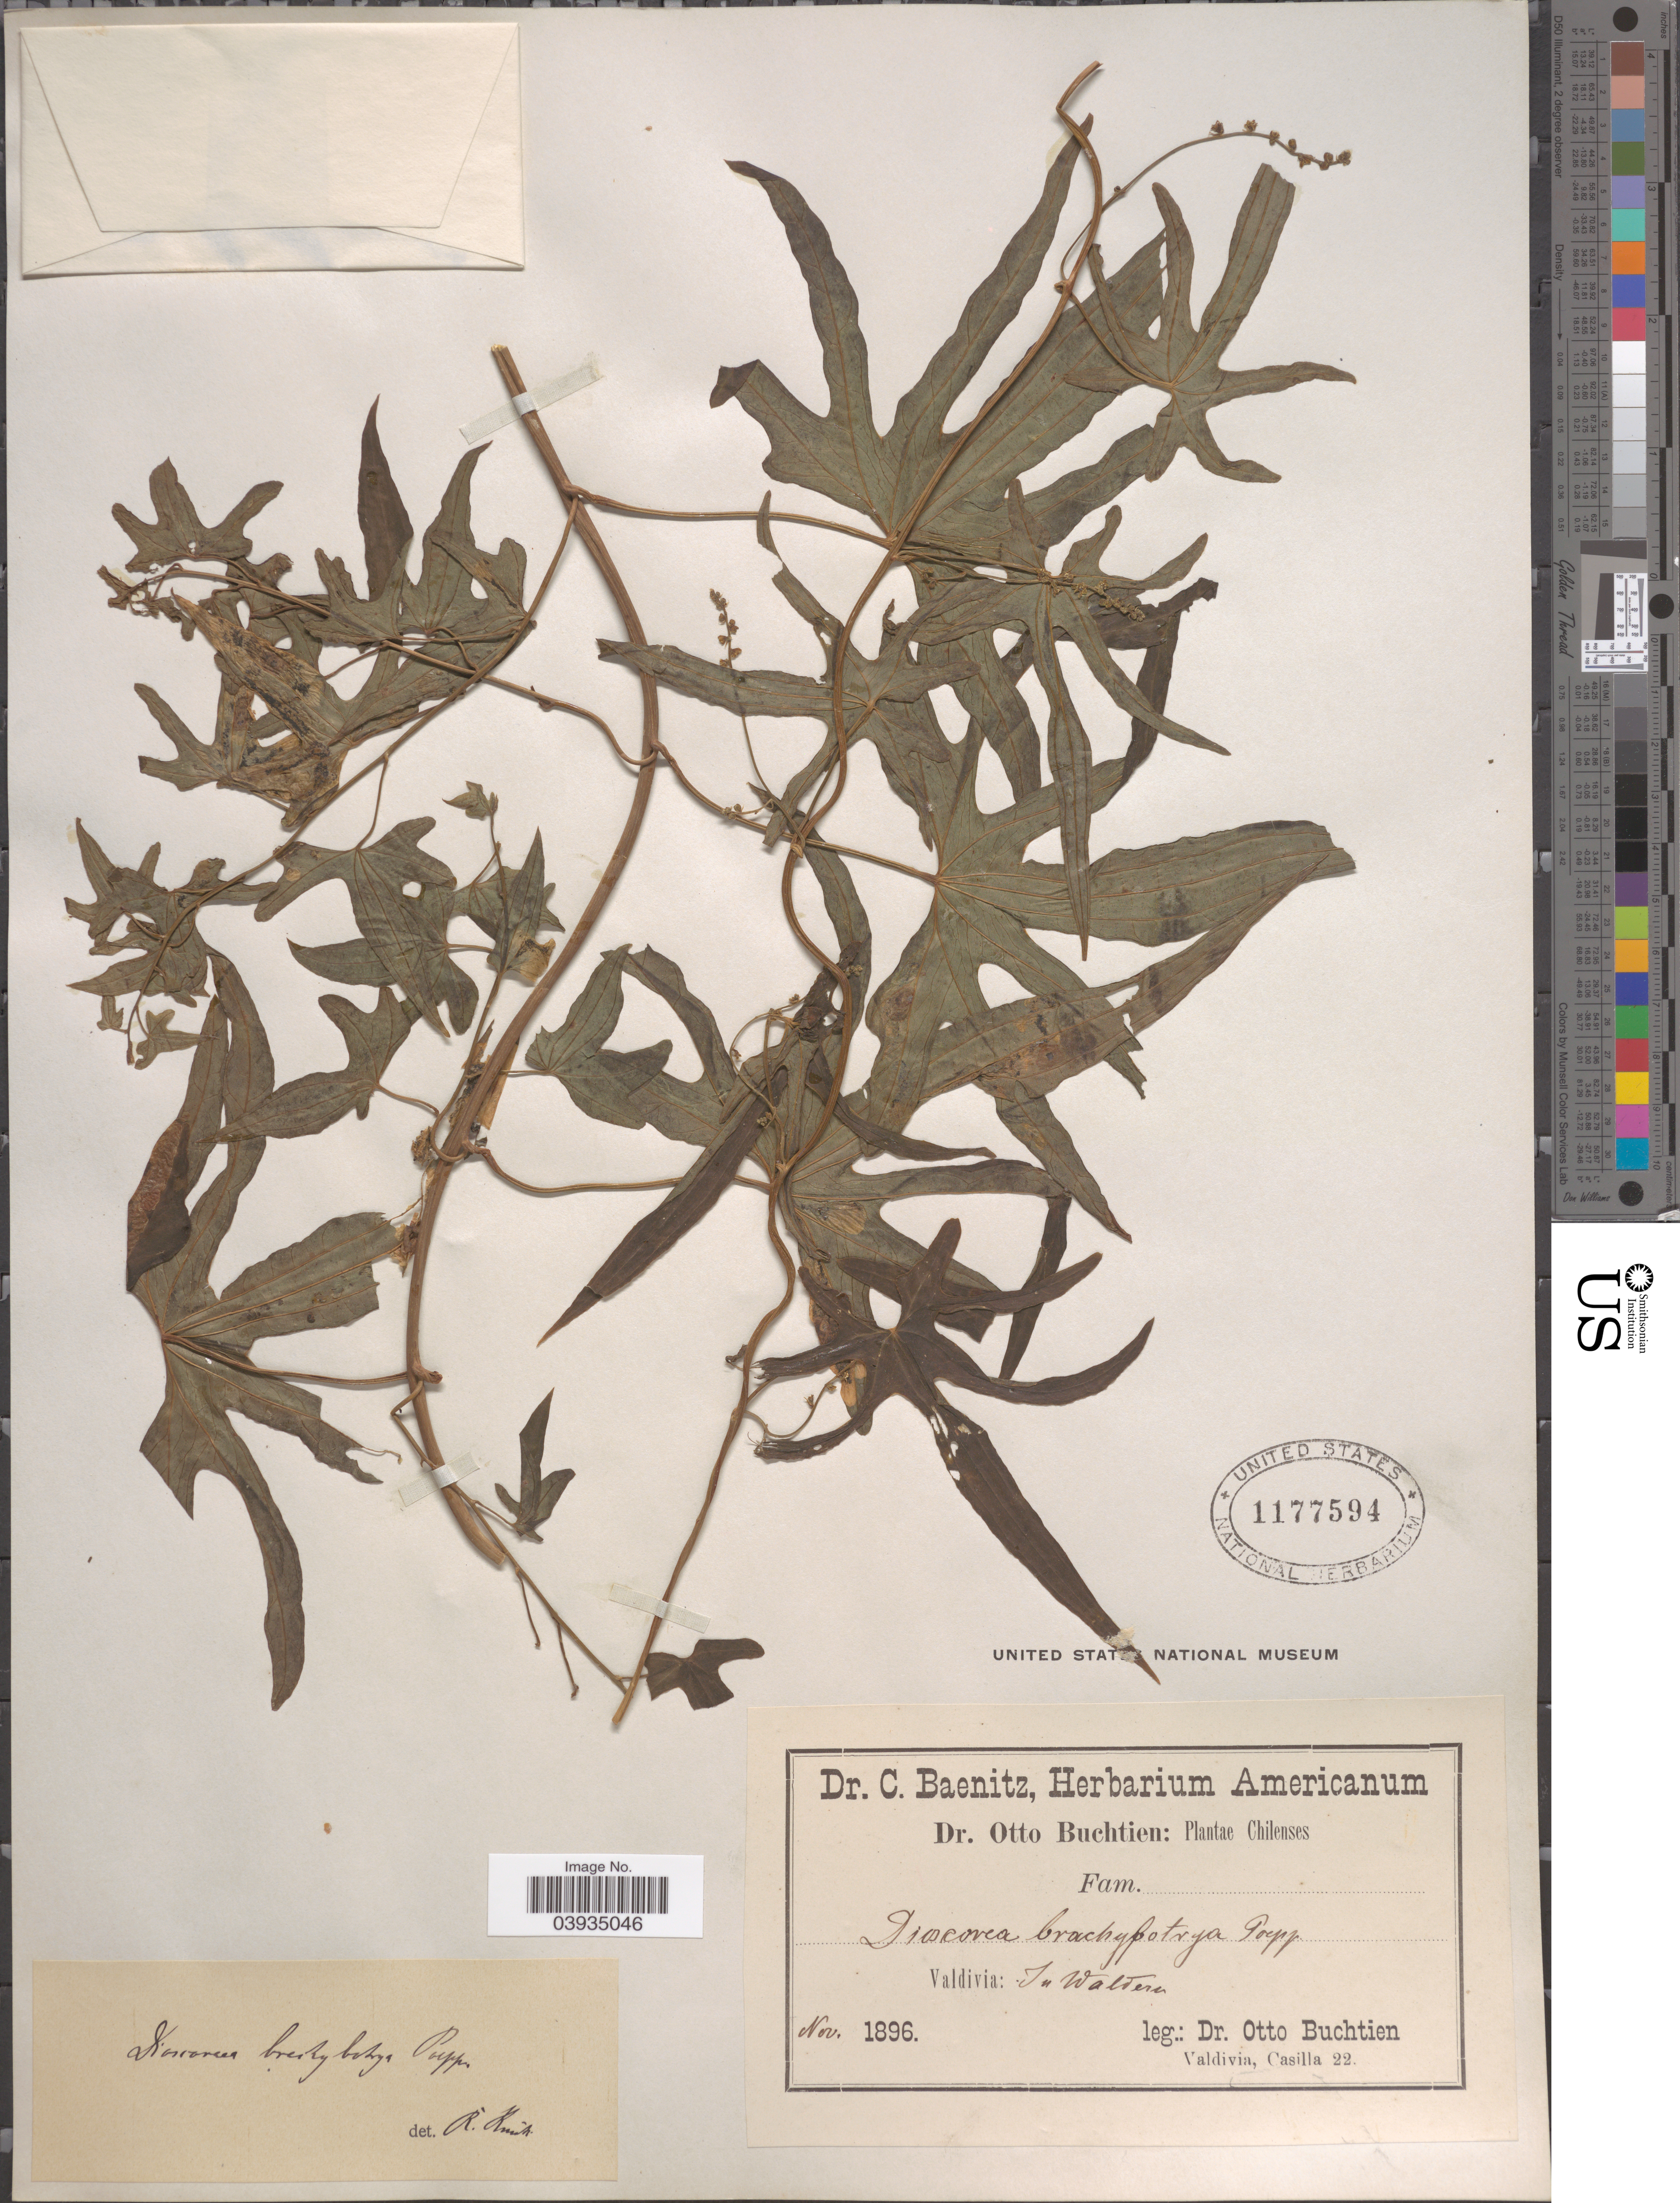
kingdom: Plantae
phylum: Tracheophyta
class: Liliopsida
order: Dioscoreales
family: Dioscoreaceae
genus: Dioscorea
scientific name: Dioscorea brachybotrya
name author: Poepp.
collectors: O. Buchtien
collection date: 1896-11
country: Chile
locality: Valdivia: In Waldern.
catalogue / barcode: US 1177594